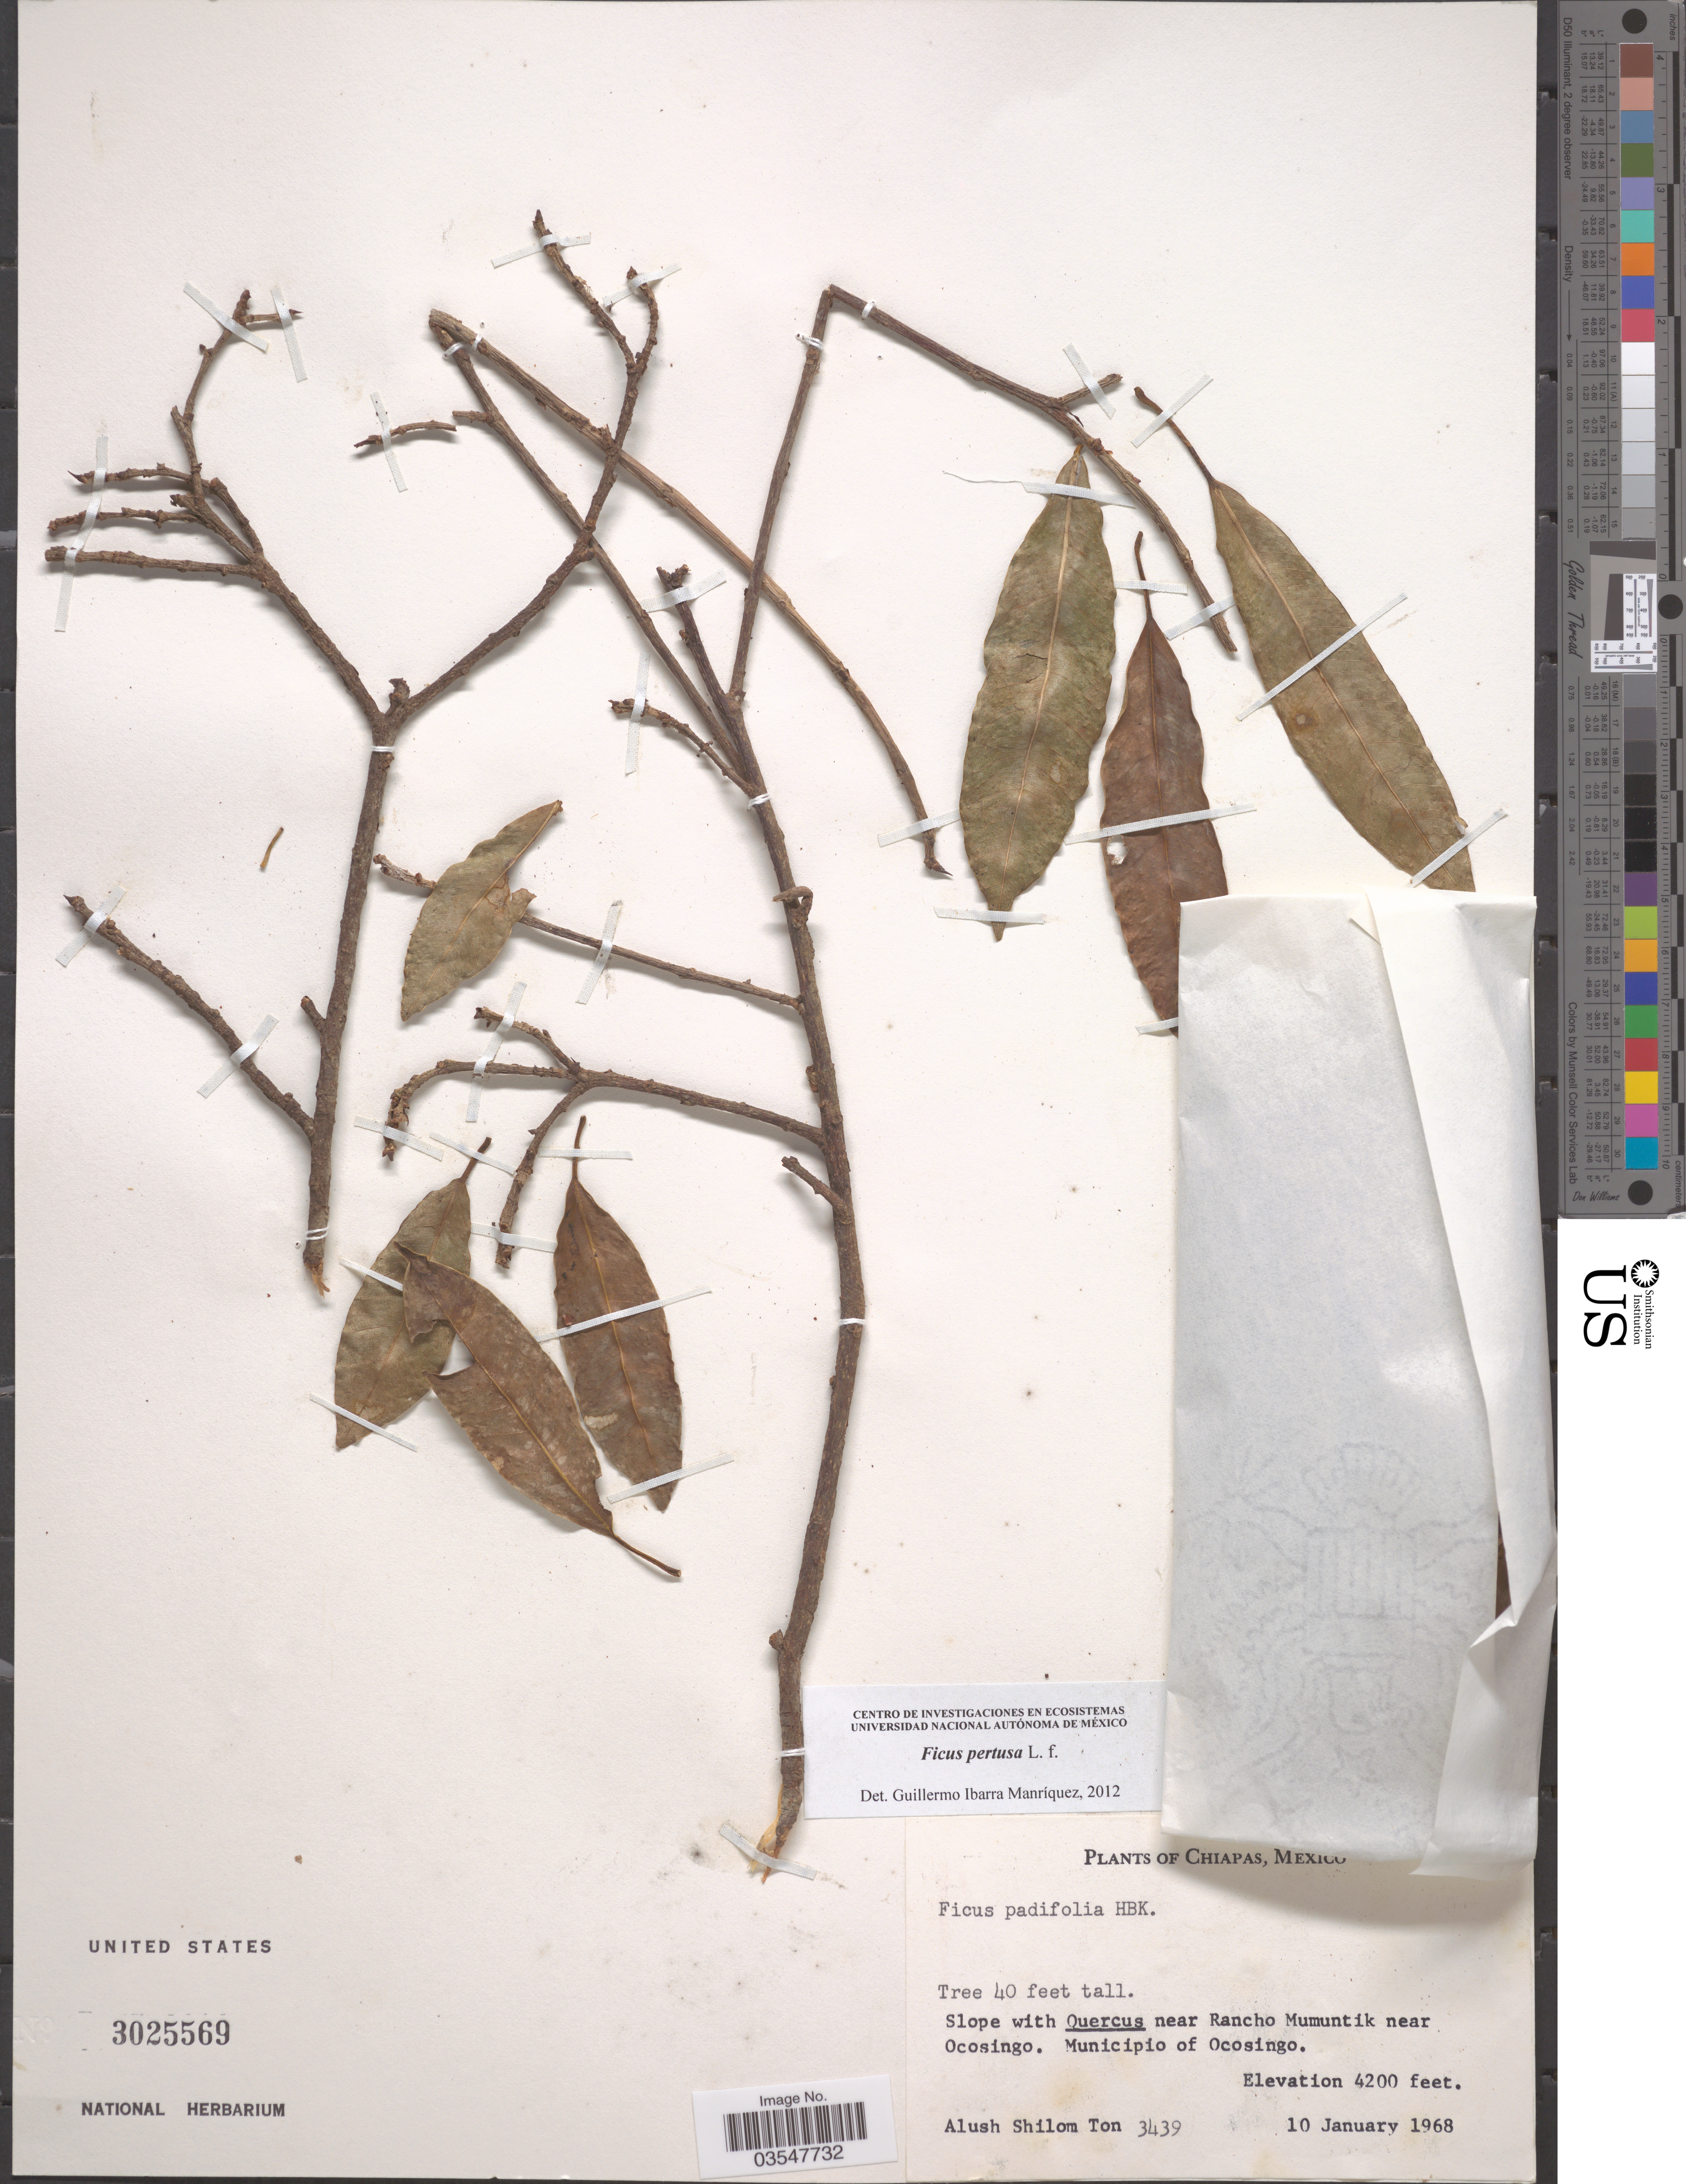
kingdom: Plantae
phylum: Tracheophyta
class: Magnoliopsida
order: Rosales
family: Moraceae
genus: Ficus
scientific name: Ficus pertusa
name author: L. f.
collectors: A. M. Ton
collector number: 3439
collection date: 1968-01-10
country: Mexico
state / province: Chiapas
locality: Near Rancho Mumuntik near Ocosingo. Municipio of Ocosingo.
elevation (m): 1280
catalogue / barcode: US 3025569